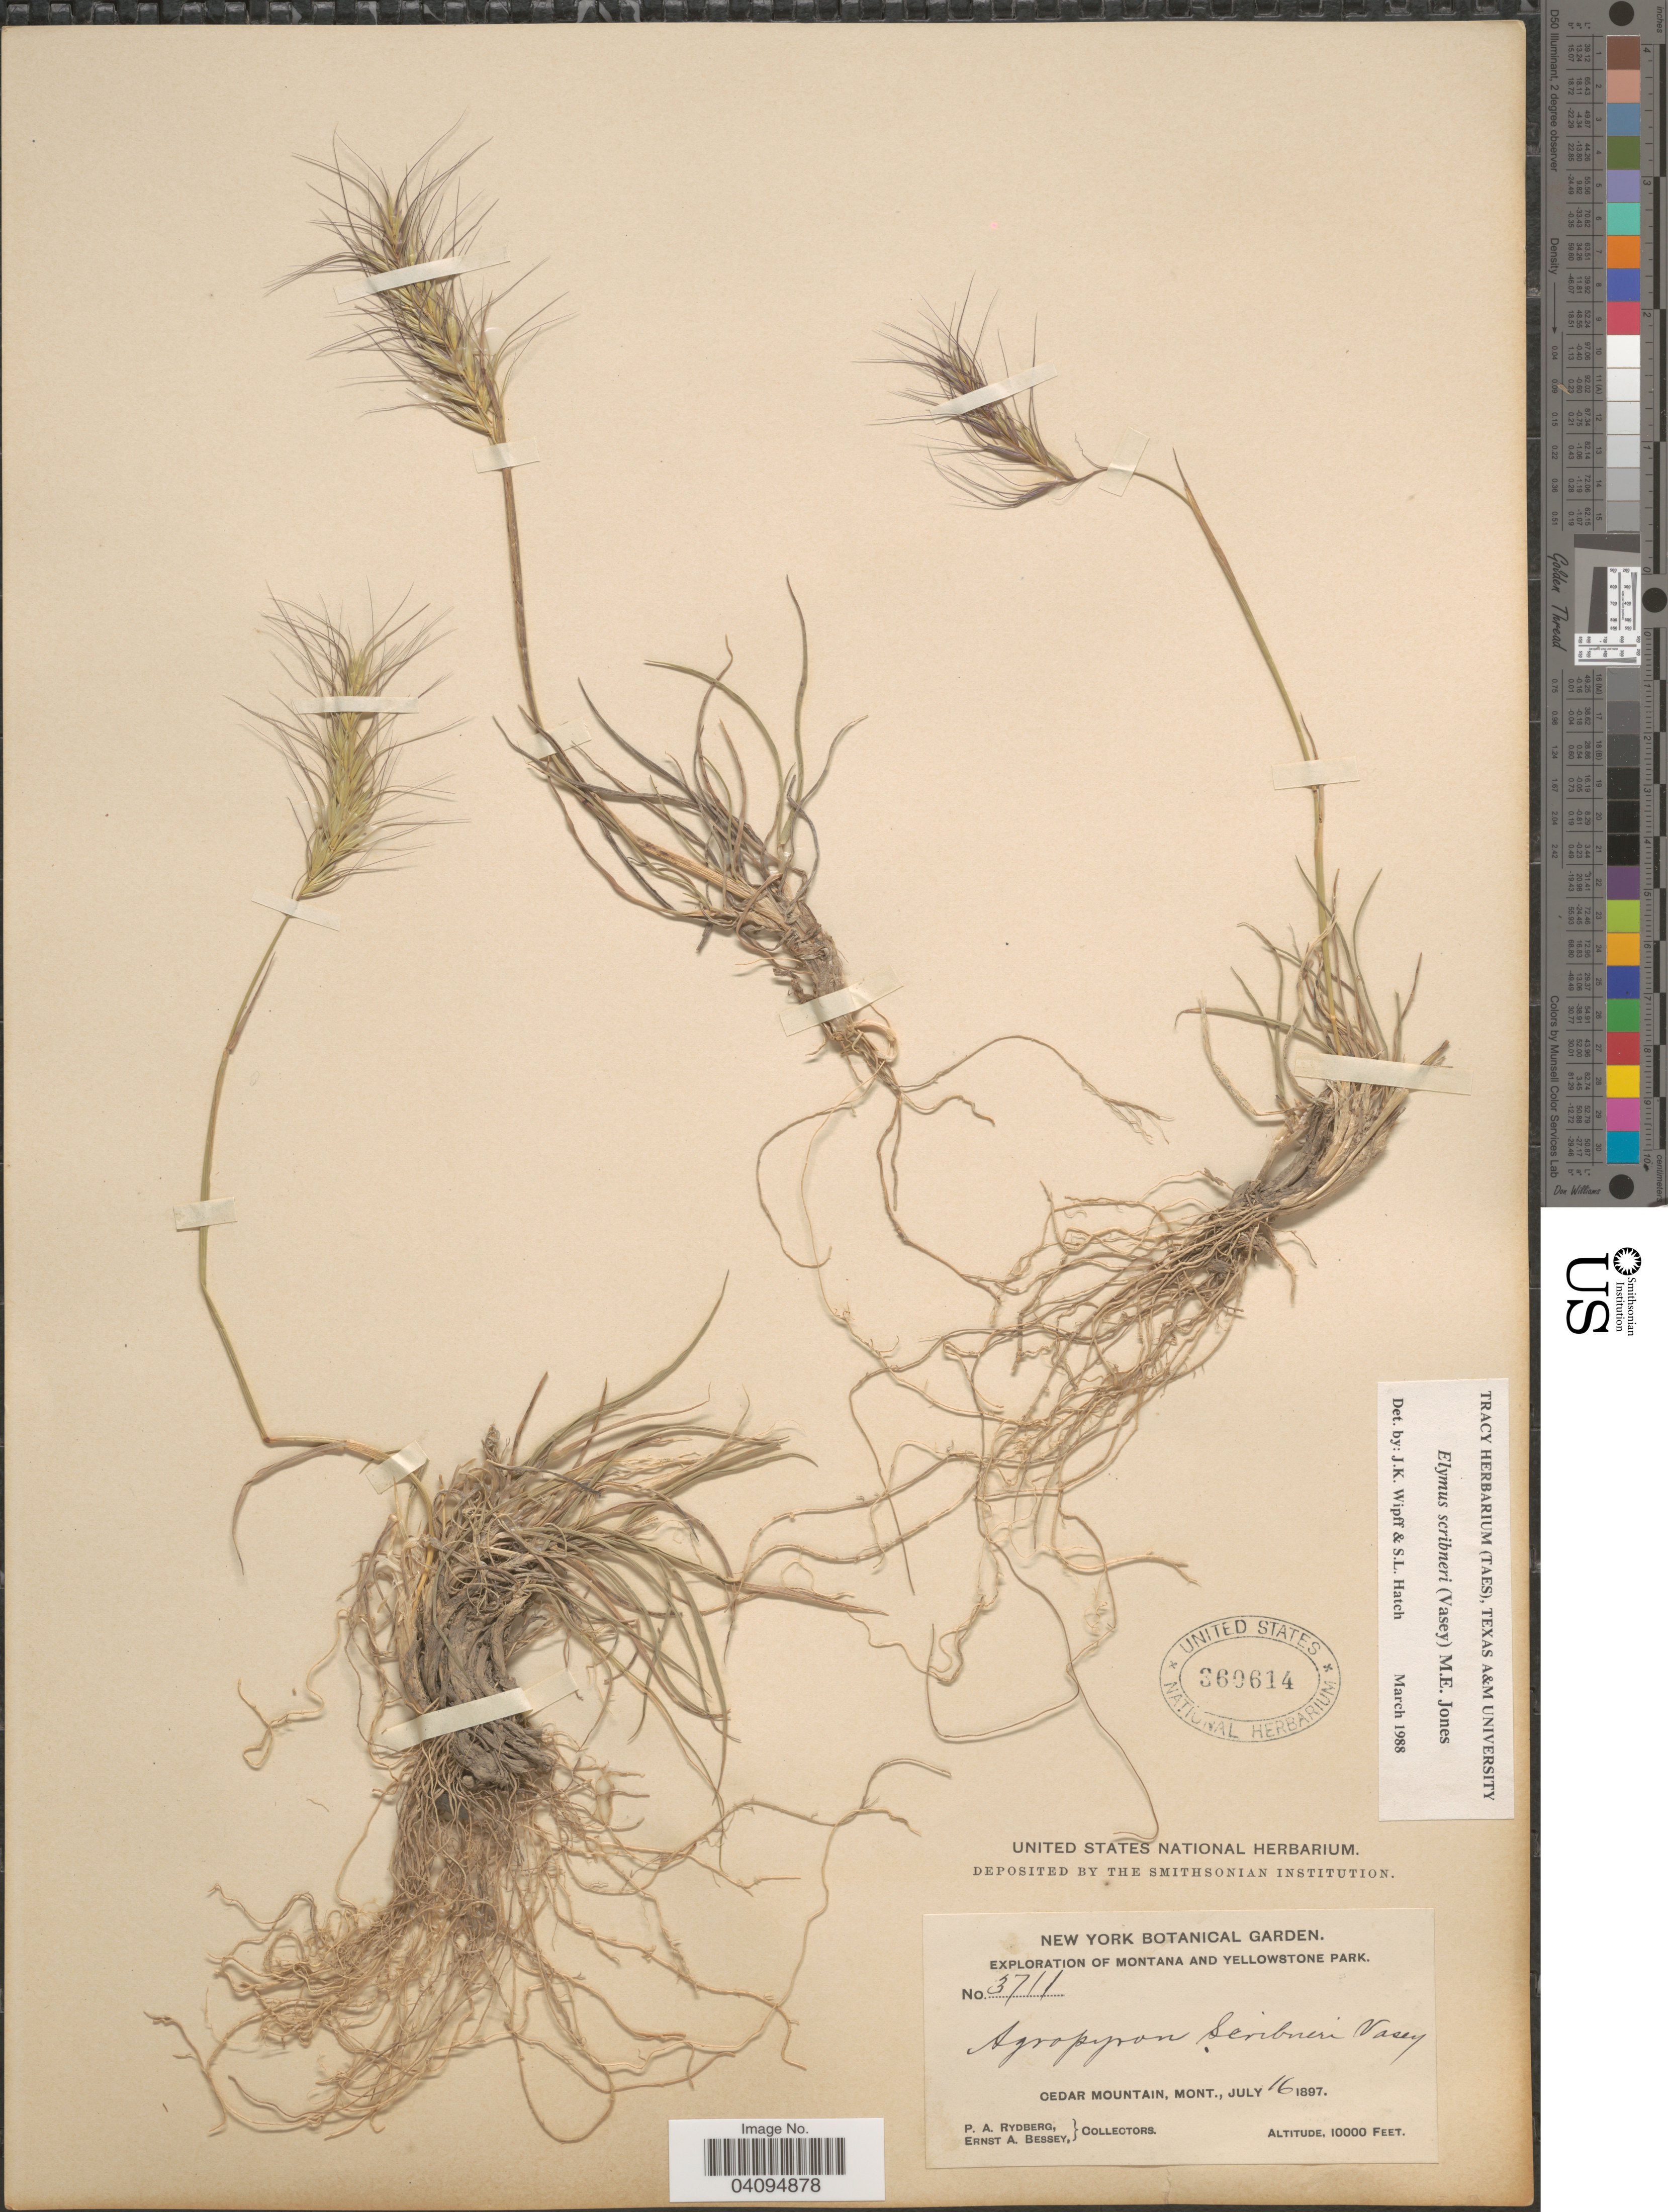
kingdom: Plantae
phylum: Tracheophyta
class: Liliopsida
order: Poales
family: Poaceae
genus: Elymus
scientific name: Elymus scribneri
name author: (Vasey) M.E. Jones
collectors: P. A. Rydberg & E. A. Bessey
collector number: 3711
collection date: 1897-07-16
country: United States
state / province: Montana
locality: Exploration of Montana and Yellowstone Park. Cedar Mountain.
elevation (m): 3048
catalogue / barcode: US 360614